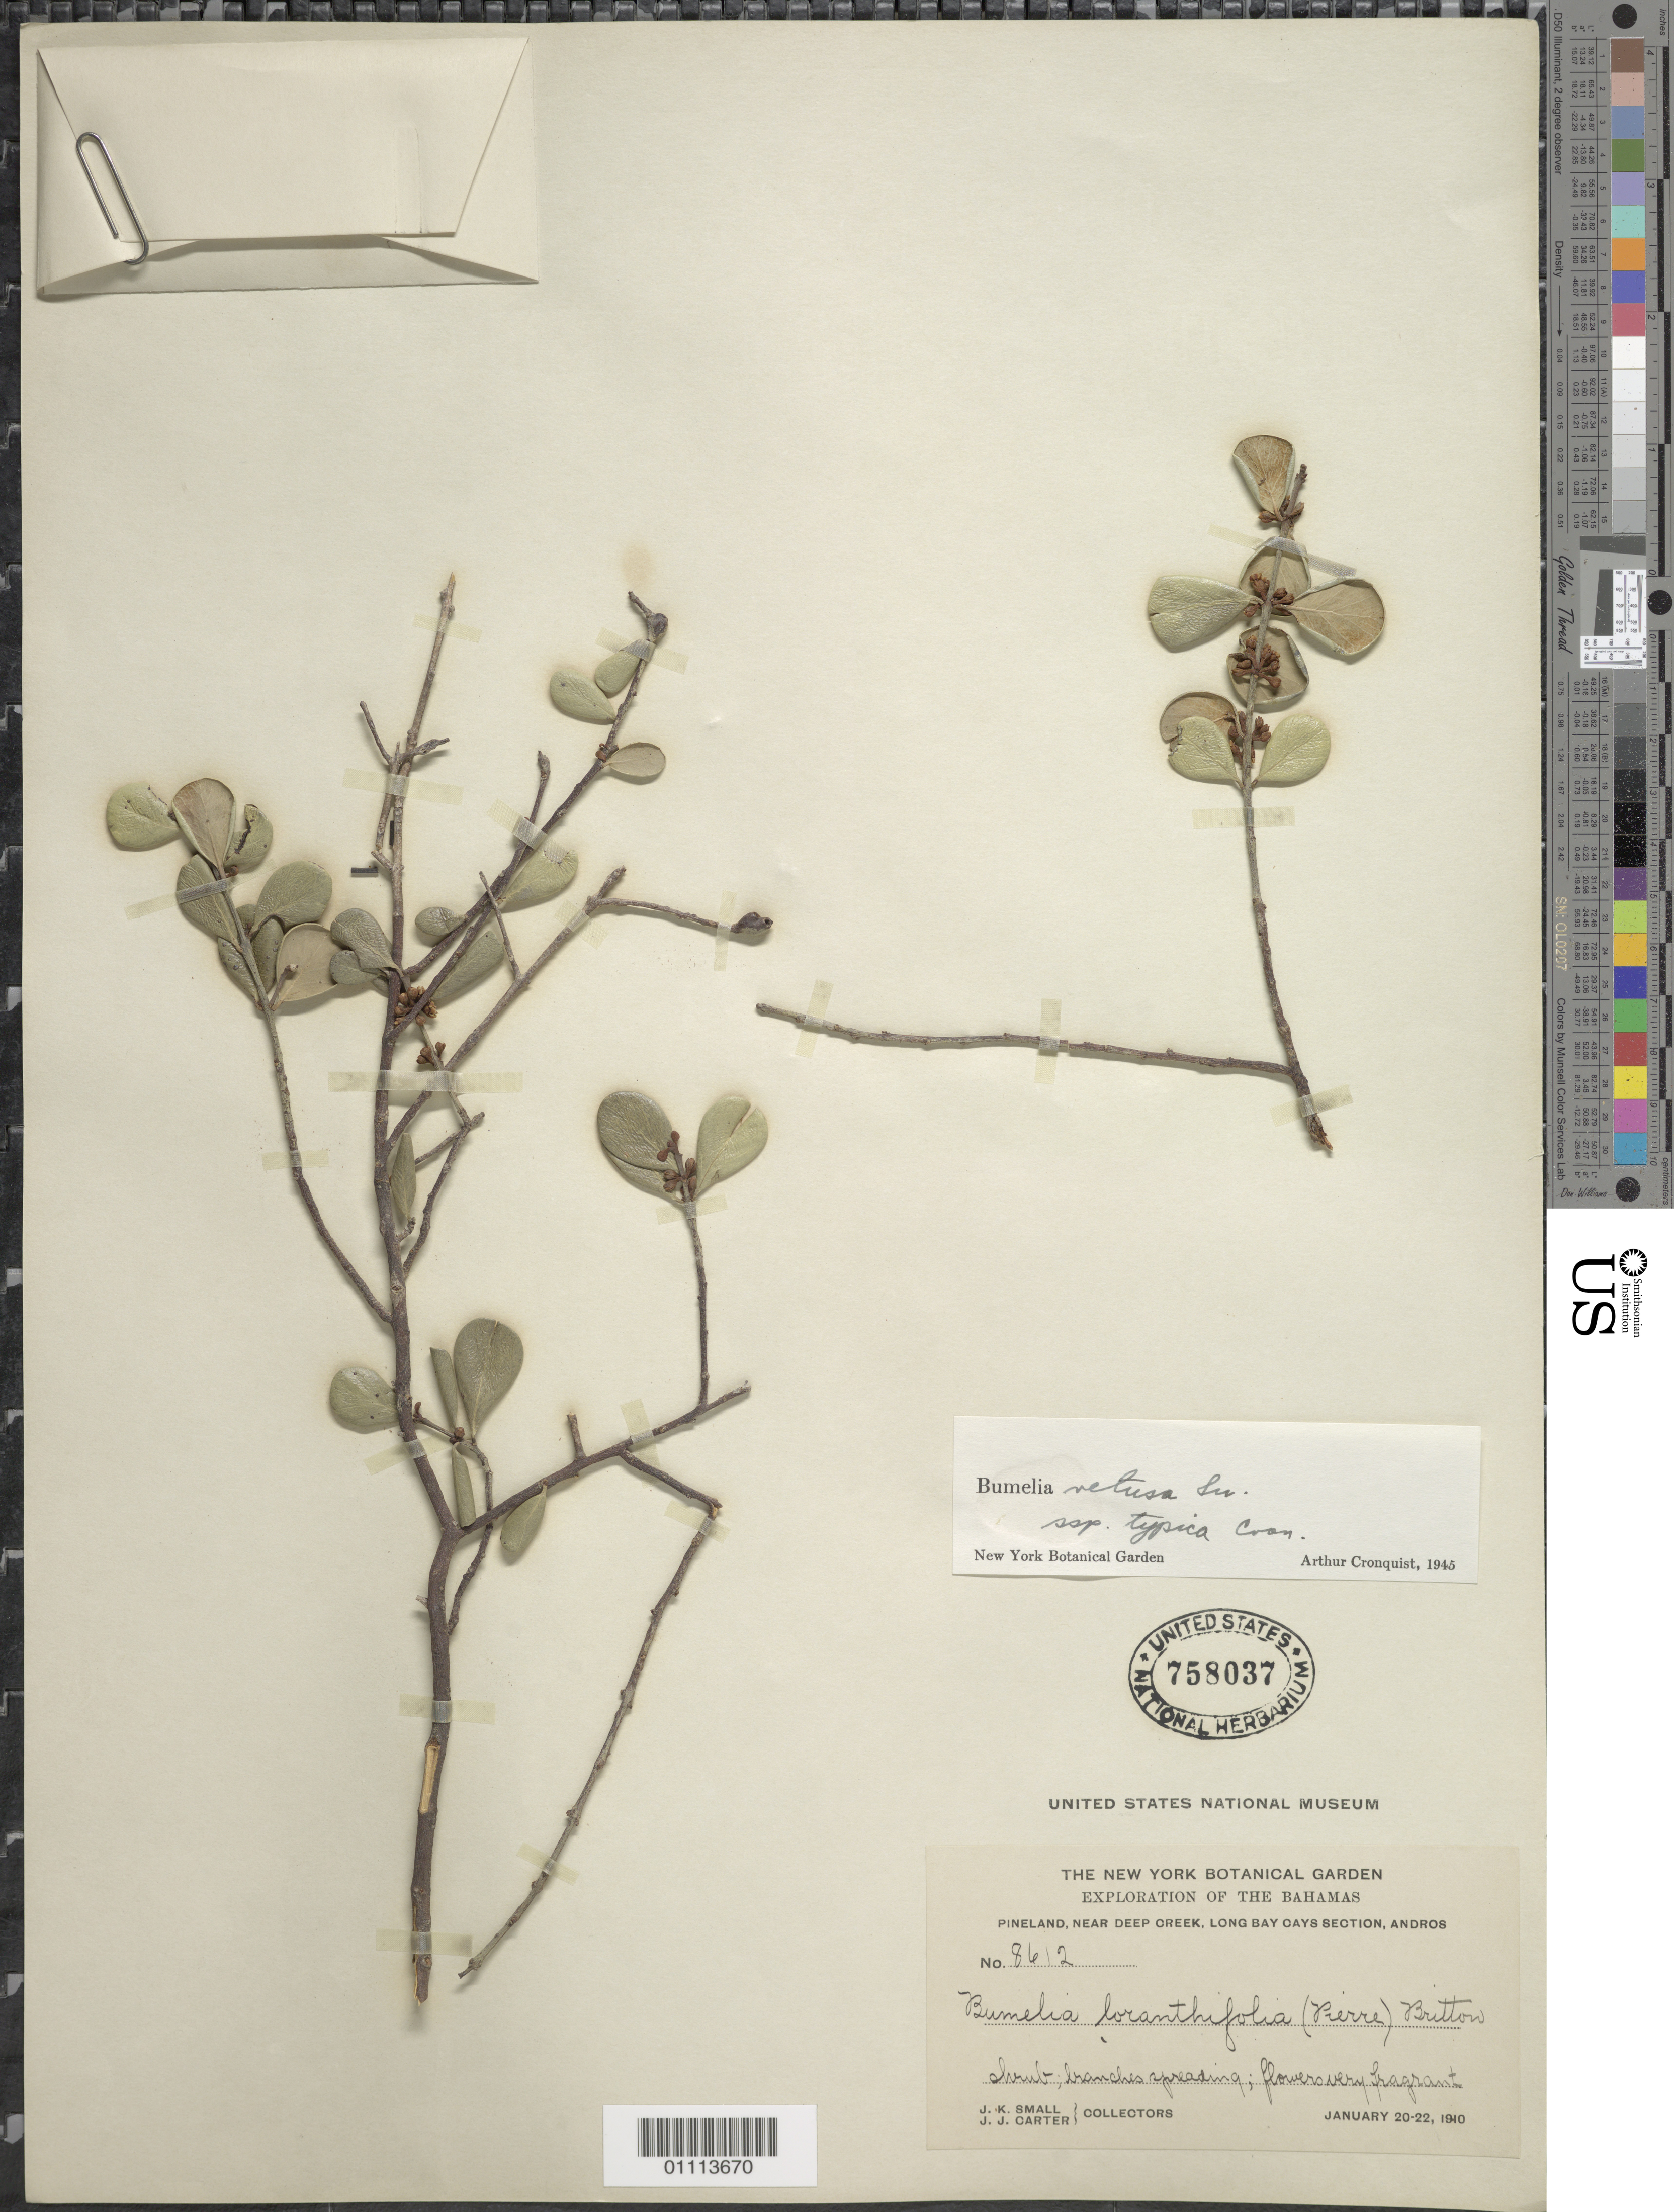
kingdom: Plantae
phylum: Tracheophyta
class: Magnoliopsida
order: Ericales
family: Sapotaceae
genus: Sideroxylon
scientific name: Sideroxylon americanum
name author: (Mill.) T.D. Penn.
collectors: J. K. Small & J. J. Carter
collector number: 8612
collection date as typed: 20 Jan 1910 to 22 Jan 1910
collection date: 1910-01-20/1910-01-22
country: Bahamas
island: Andros I.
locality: Long Bay Cays Section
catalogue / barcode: US 758037